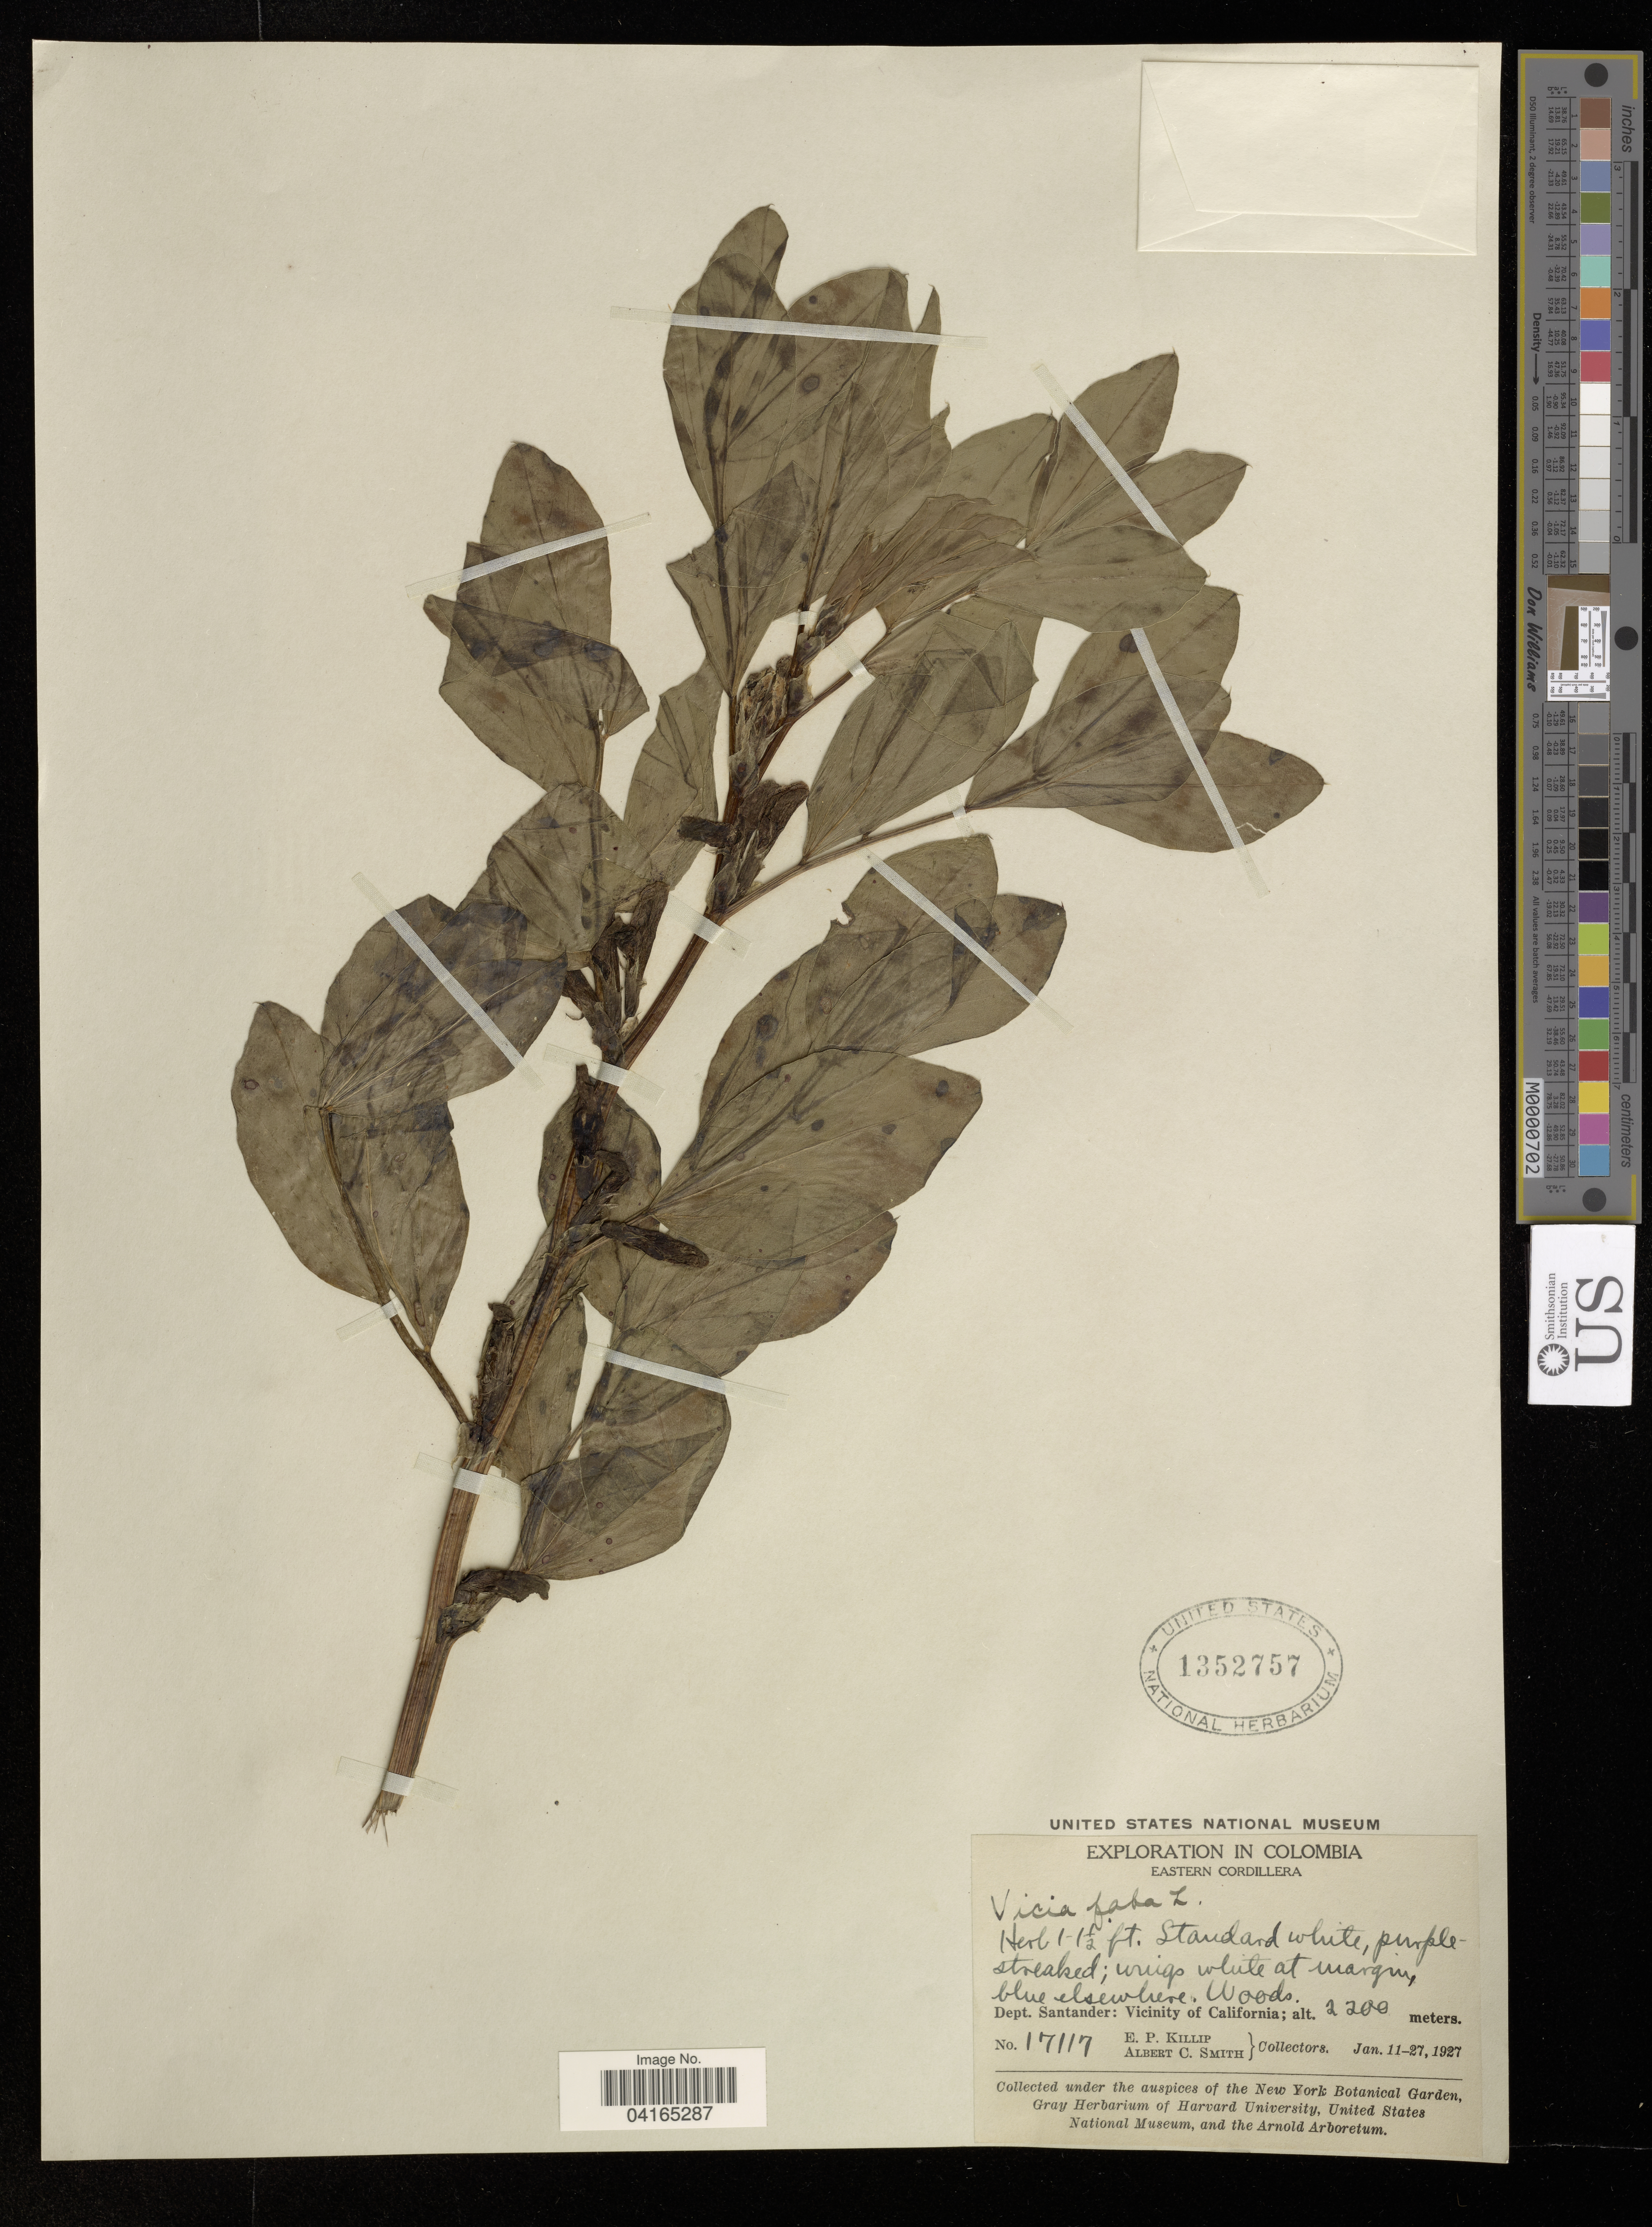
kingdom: Plantae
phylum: Tracheophyta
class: Magnoliopsida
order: Fabales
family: Fabaceae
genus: Vicia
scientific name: Vicia faba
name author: L.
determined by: Hechenleitner, Paulina, RBG Edinburgh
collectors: E. P. Killip & A. C. Smith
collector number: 17117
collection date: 1927-01-11/1927-01-27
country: Colombia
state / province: Santander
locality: Eastern Cordillera. Dept. Santander: Vicinity of California.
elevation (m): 2200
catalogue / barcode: US 1352757